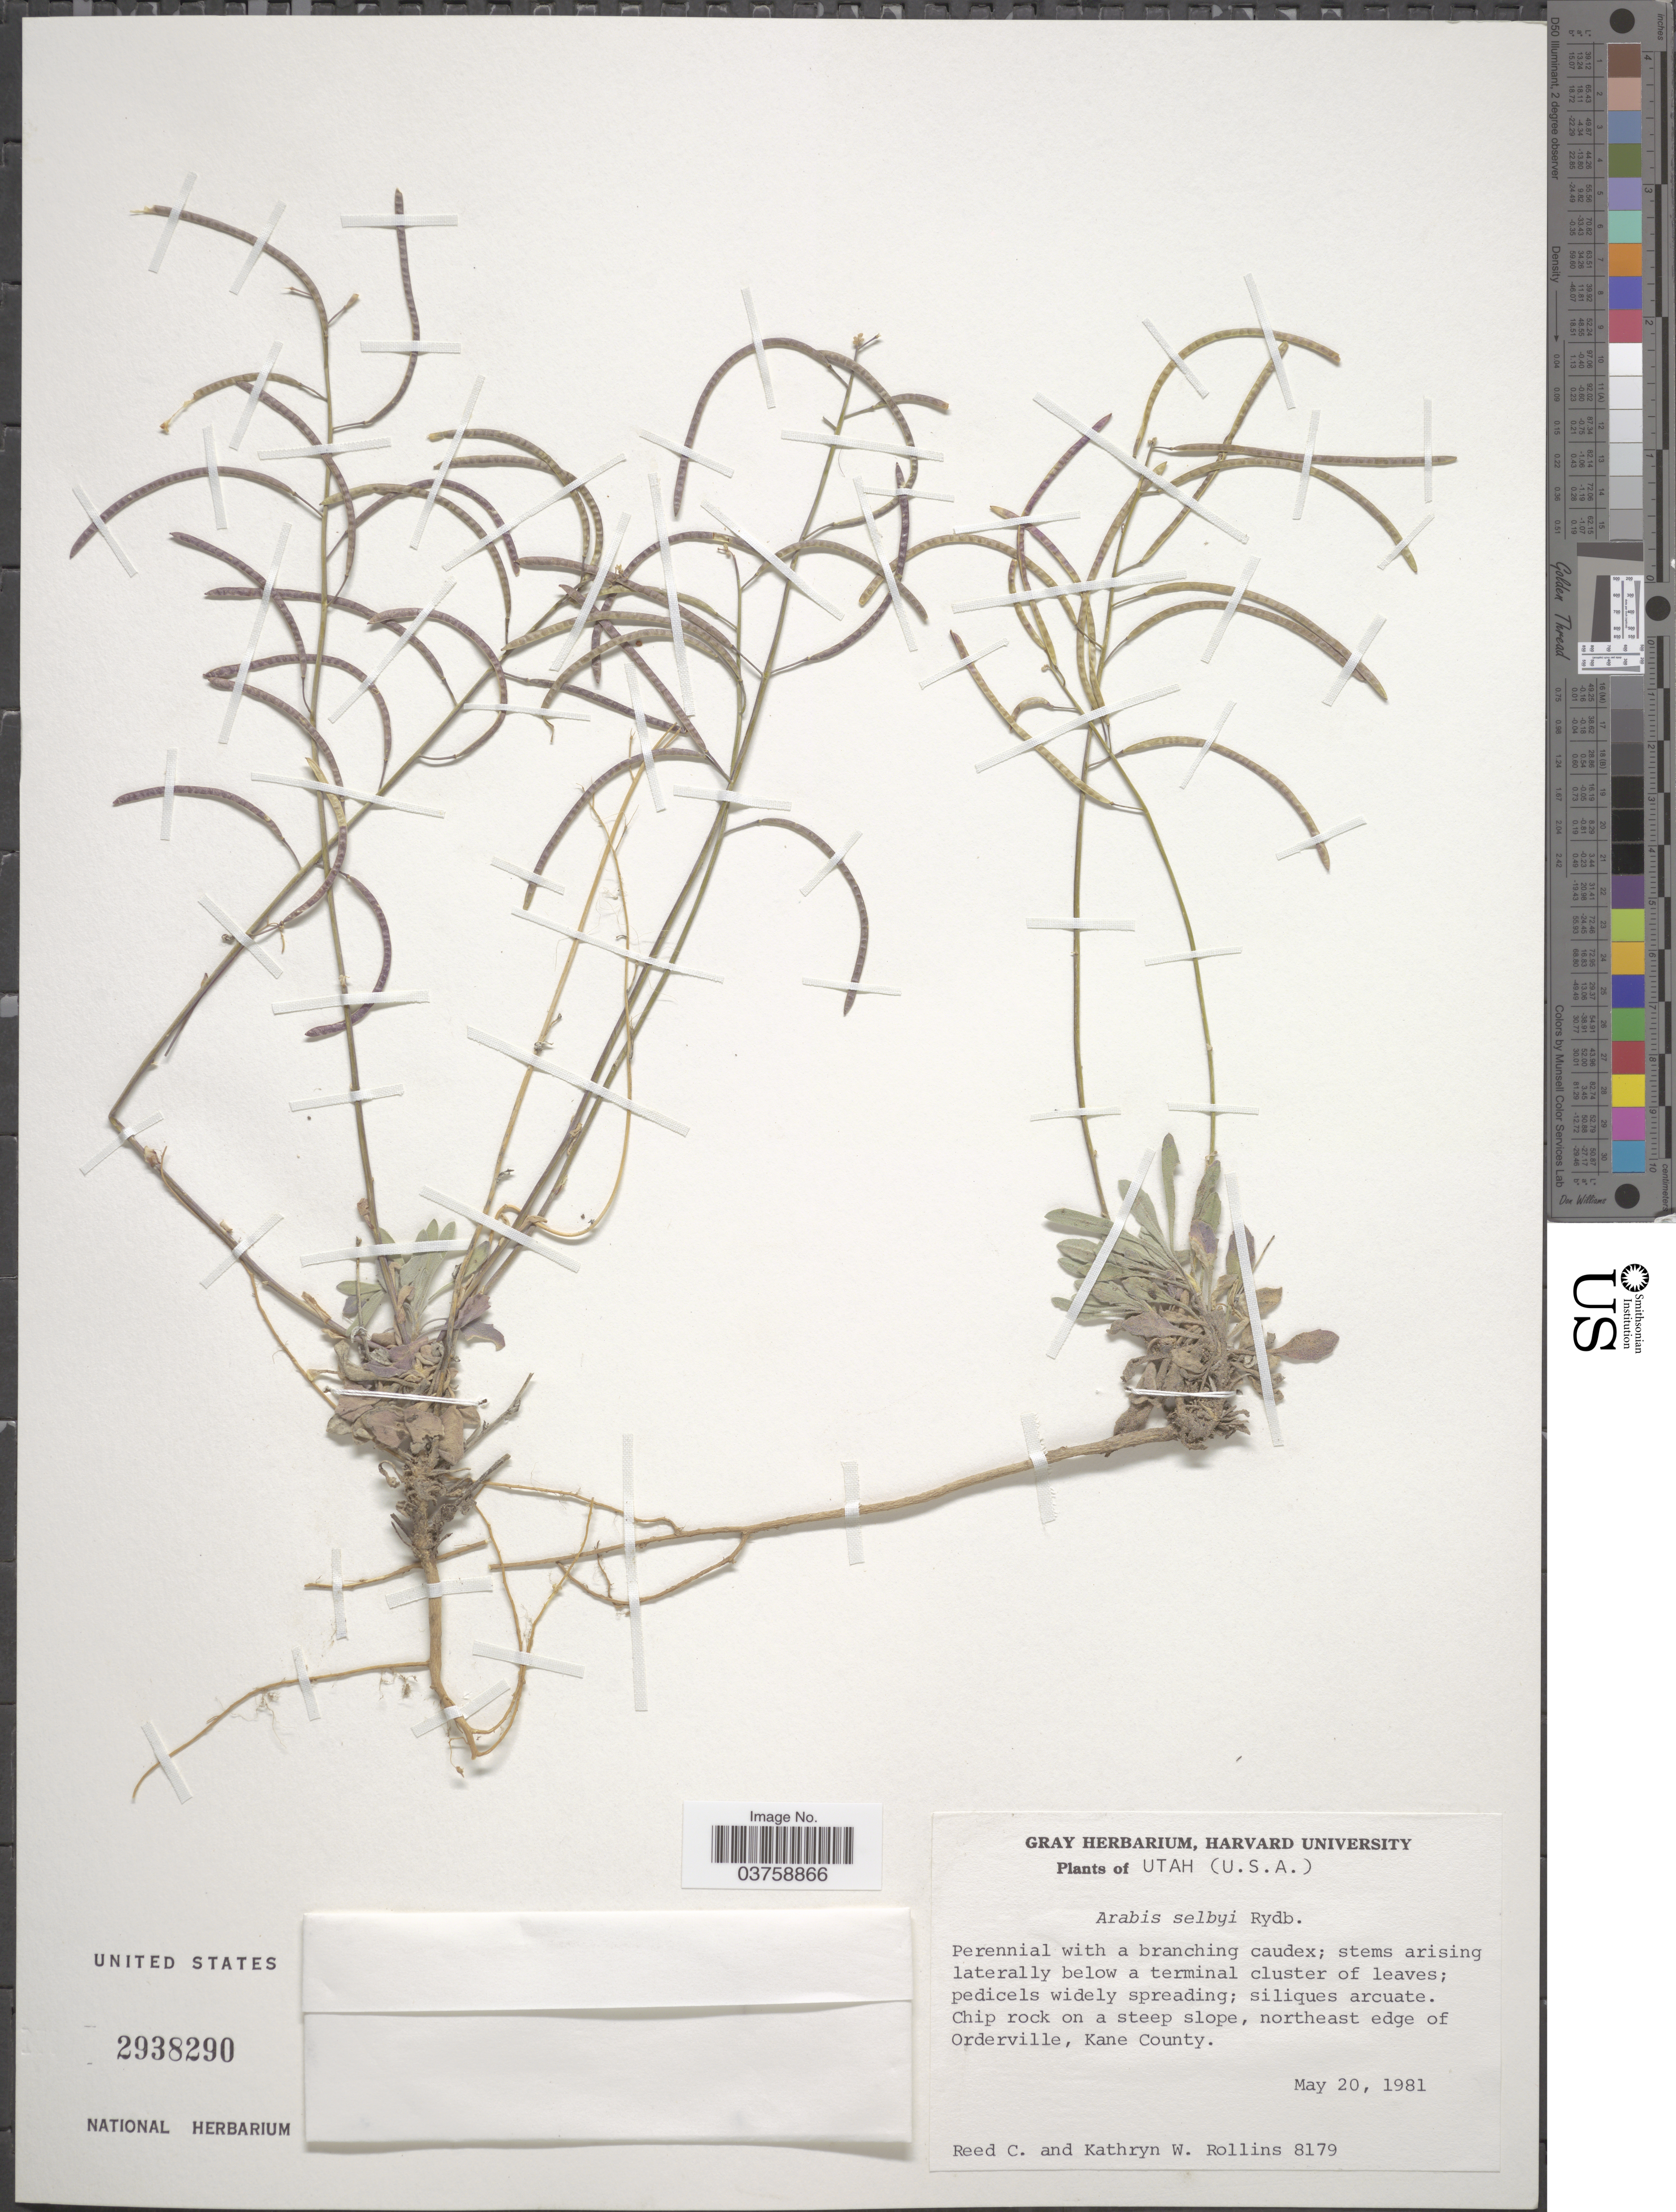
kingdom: Plantae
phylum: Tracheophyta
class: Magnoliopsida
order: Brassicales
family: Brassicaceae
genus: Arabis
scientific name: Arabis selbyi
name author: Rydb.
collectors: R. C. Rollins & K. W. Rollins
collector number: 8179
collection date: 1981-05-20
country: United States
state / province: Utah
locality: Chip rock on a steep slope, northeast edge of Orderville, Kane County.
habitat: chip rock on a steep slope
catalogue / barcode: US 2938290